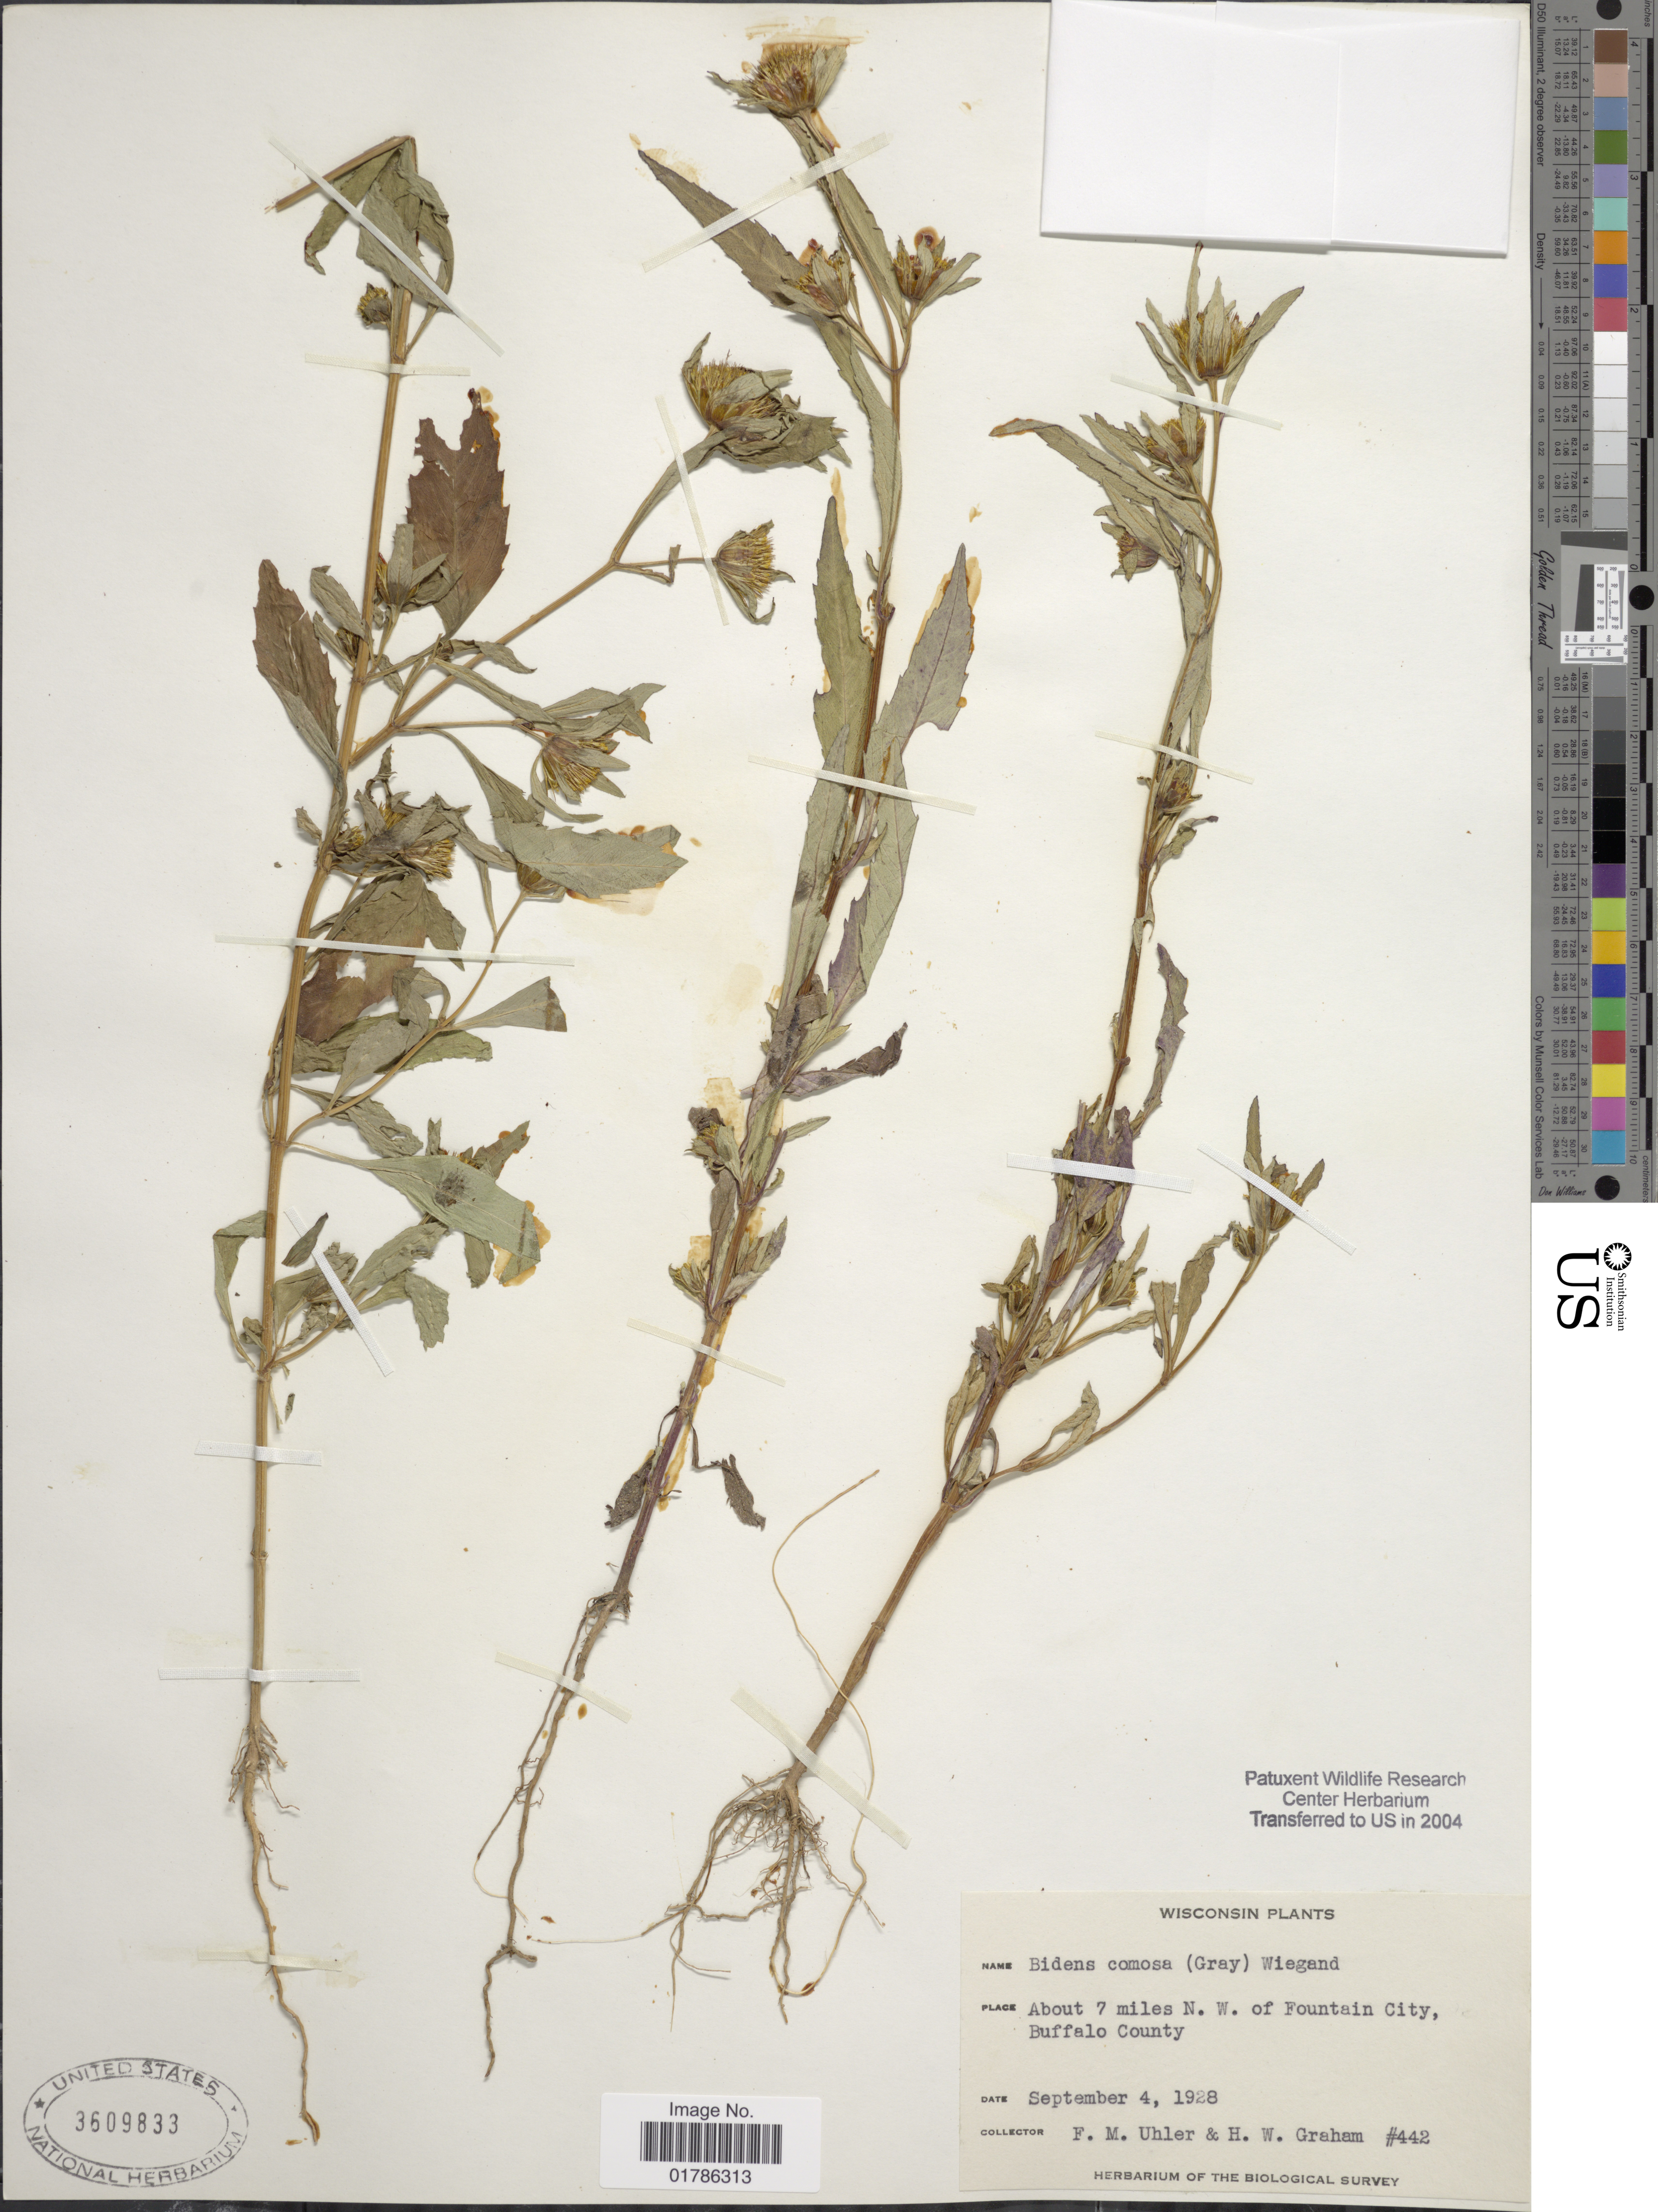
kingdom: Plantae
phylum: Tracheophyta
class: Magnoliopsida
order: Asterales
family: Asteraceae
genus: Bidens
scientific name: Bidens coronata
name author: (L.) Britton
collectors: F. M. Uhler & H. W. Graham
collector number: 442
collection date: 1928-09-04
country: United States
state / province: Wisconsin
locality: About 7 miles N. W. of Fountain City, Buffalo County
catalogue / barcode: US 3509833